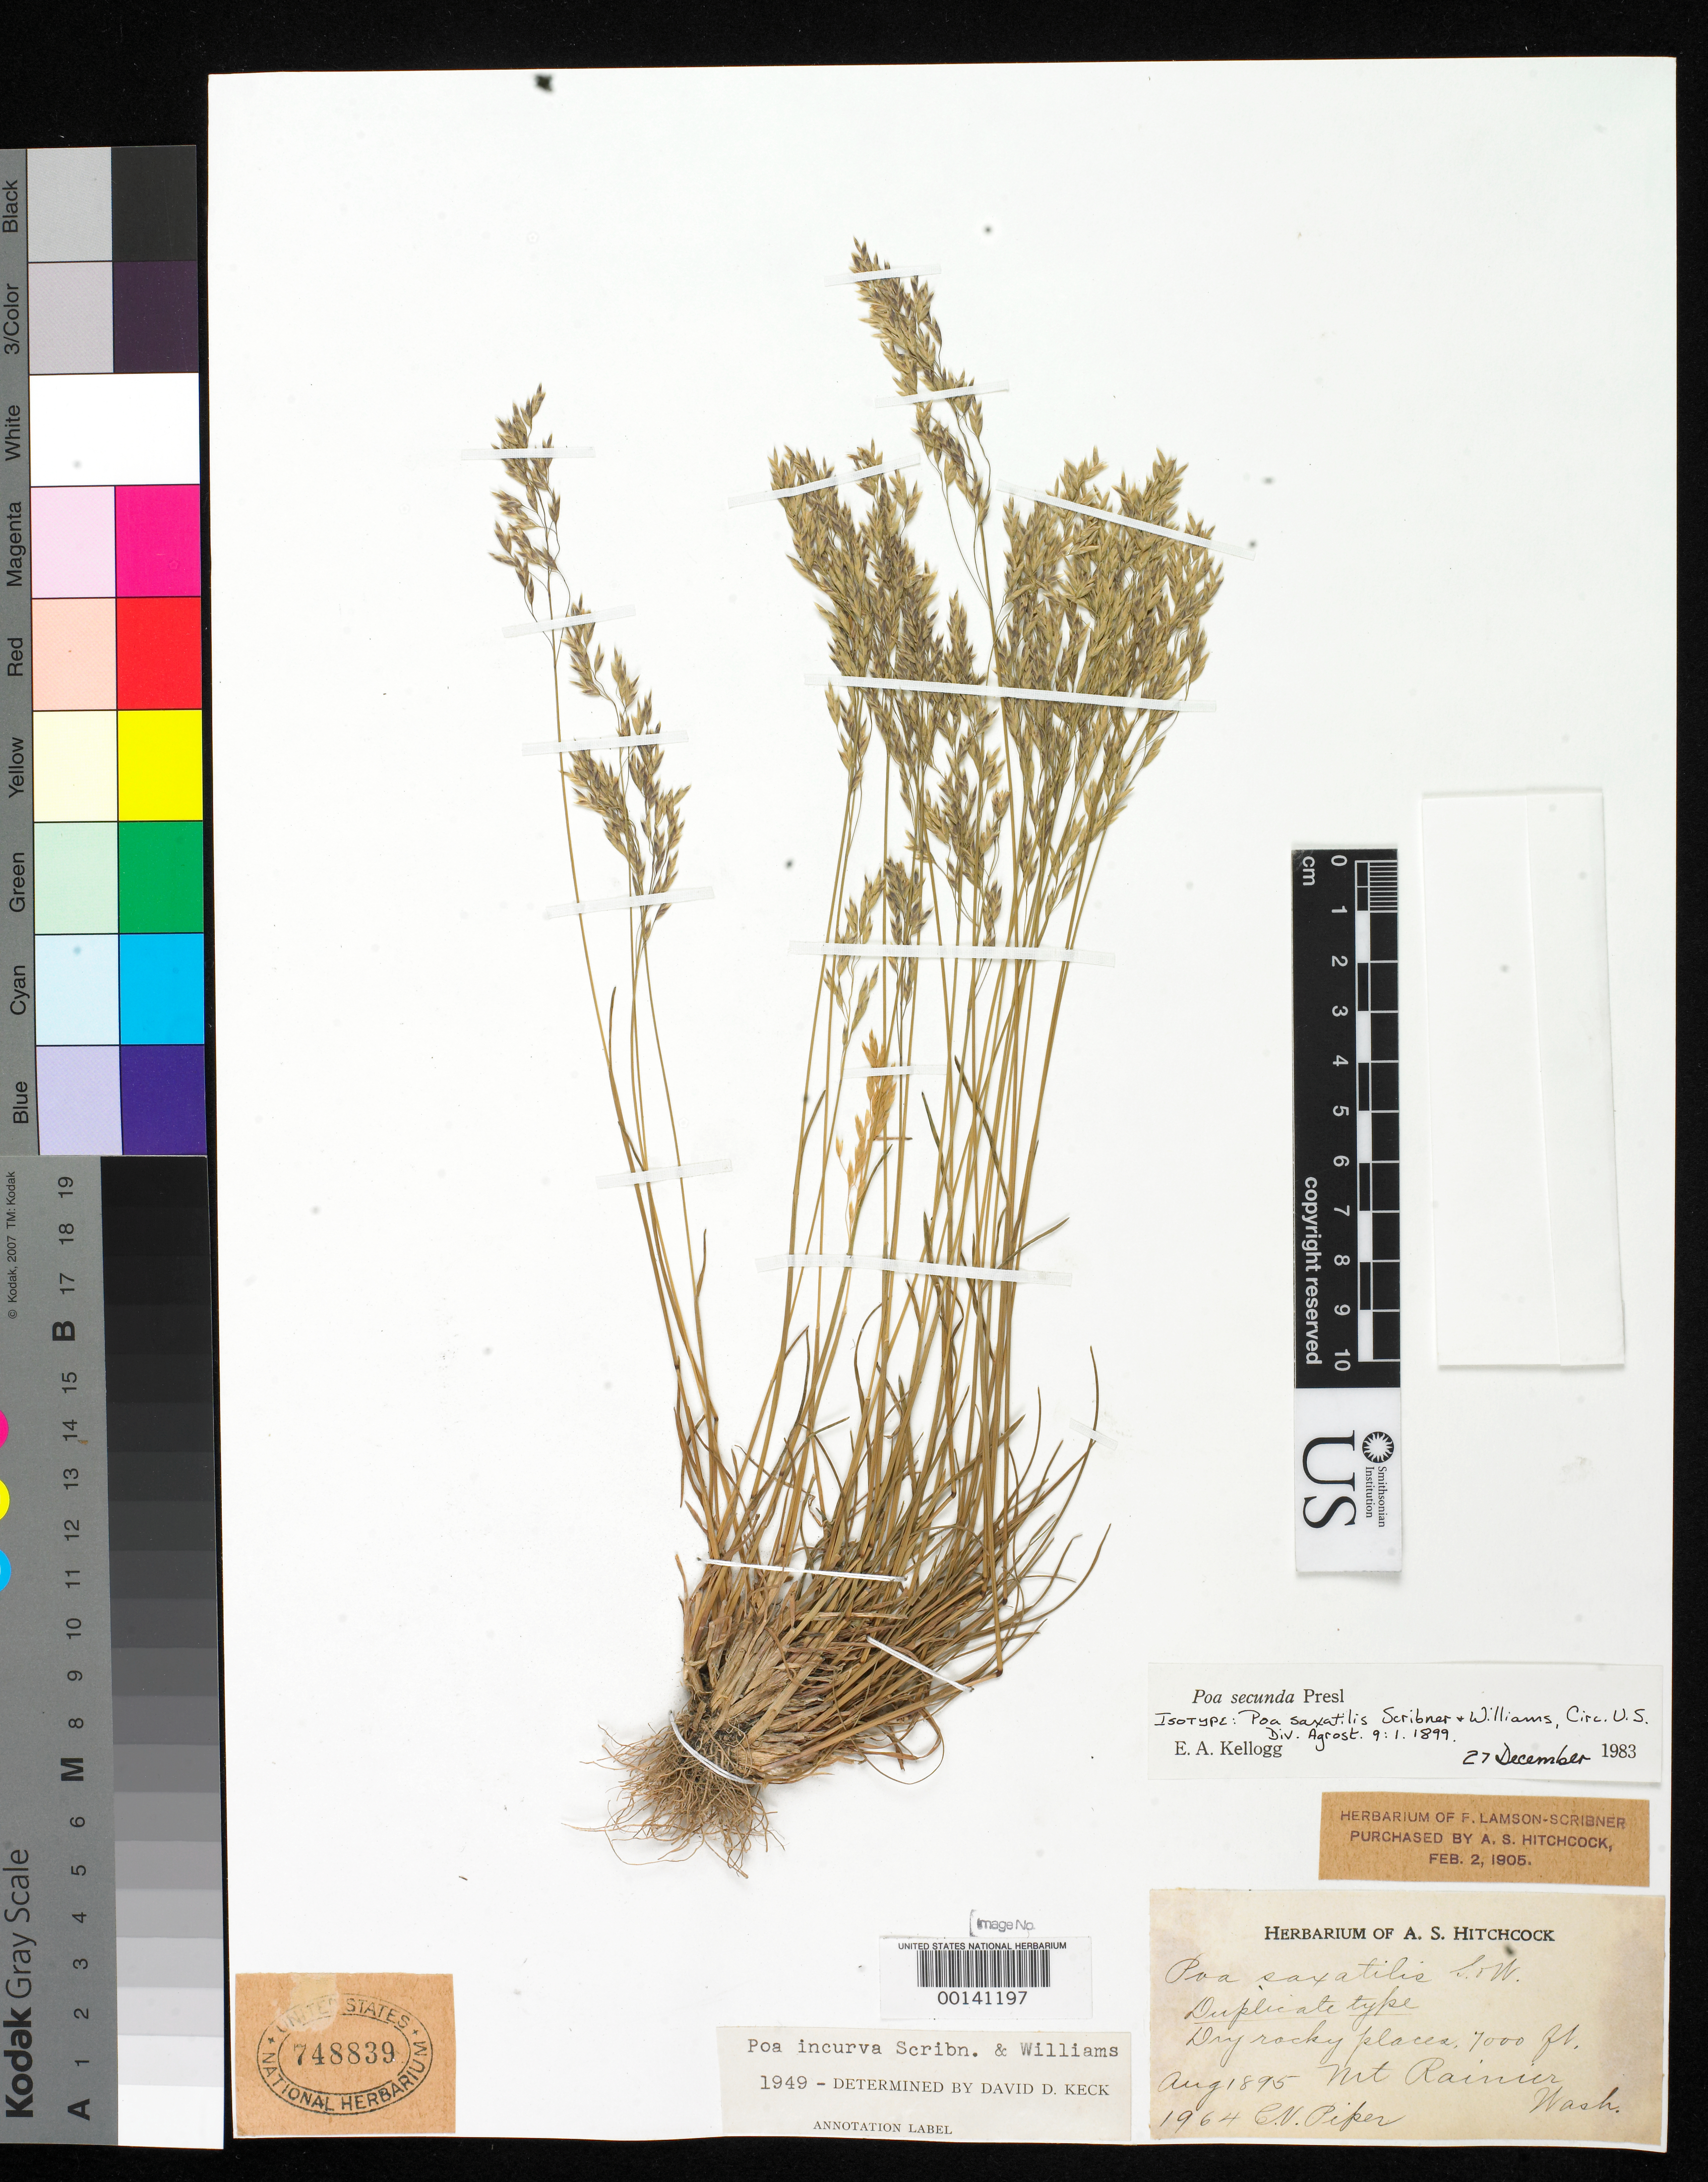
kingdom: Plantae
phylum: Tracheophyta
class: Liliopsida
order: Poales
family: Poaceae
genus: Poa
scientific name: Poa saxatilis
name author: Scribn. & T.A. Williams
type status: Isotype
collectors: C. V. Piper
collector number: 1964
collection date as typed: Aug 1895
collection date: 1895-08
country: United States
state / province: Washington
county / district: Pierce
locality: Mt. Rainier; alt. 7000 ft.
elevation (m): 2134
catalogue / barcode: US 748839